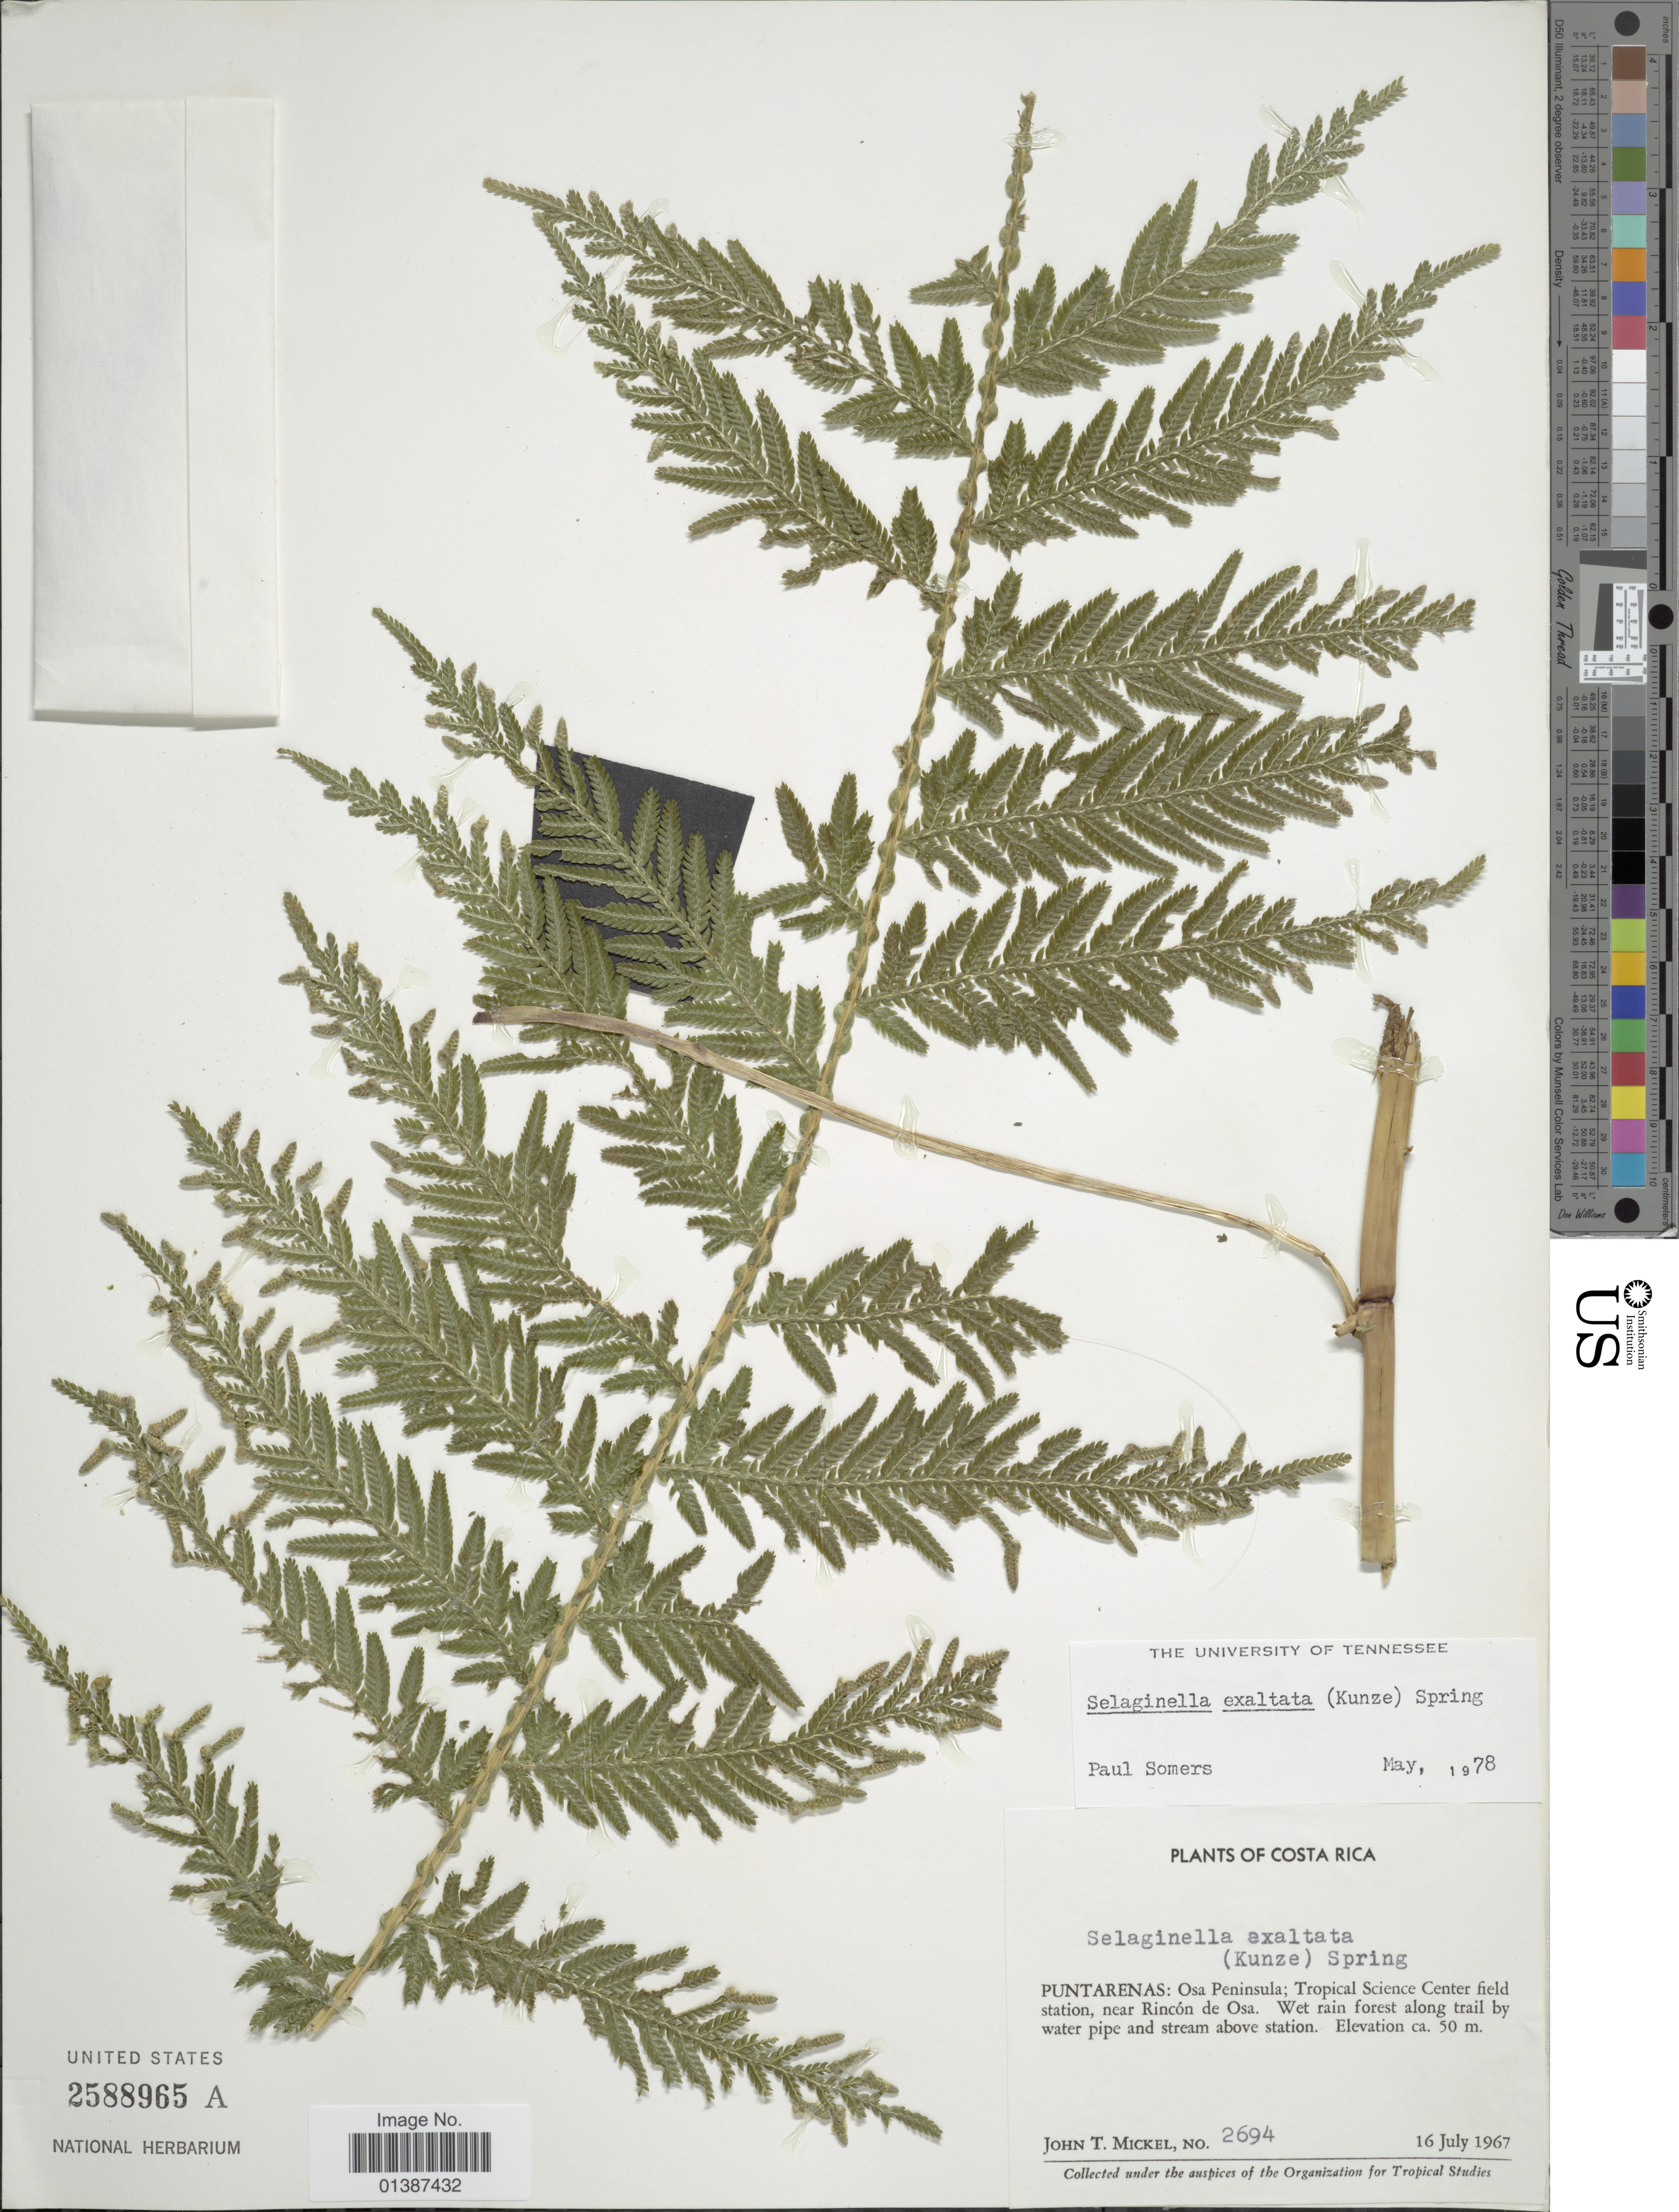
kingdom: Plantae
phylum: Tracheophyta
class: Lycopodiopsida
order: Selaginellales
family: Selaginellaceae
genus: Selaginella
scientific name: Selaginella exaltata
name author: (Kunze) Spring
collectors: J. T. Mickel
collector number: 2694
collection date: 1967-07-16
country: Costa Rica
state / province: Puntarenas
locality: Osa Peninsula; tropical Science Center field station, near Rincón de Osa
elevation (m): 50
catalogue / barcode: US 2588965A